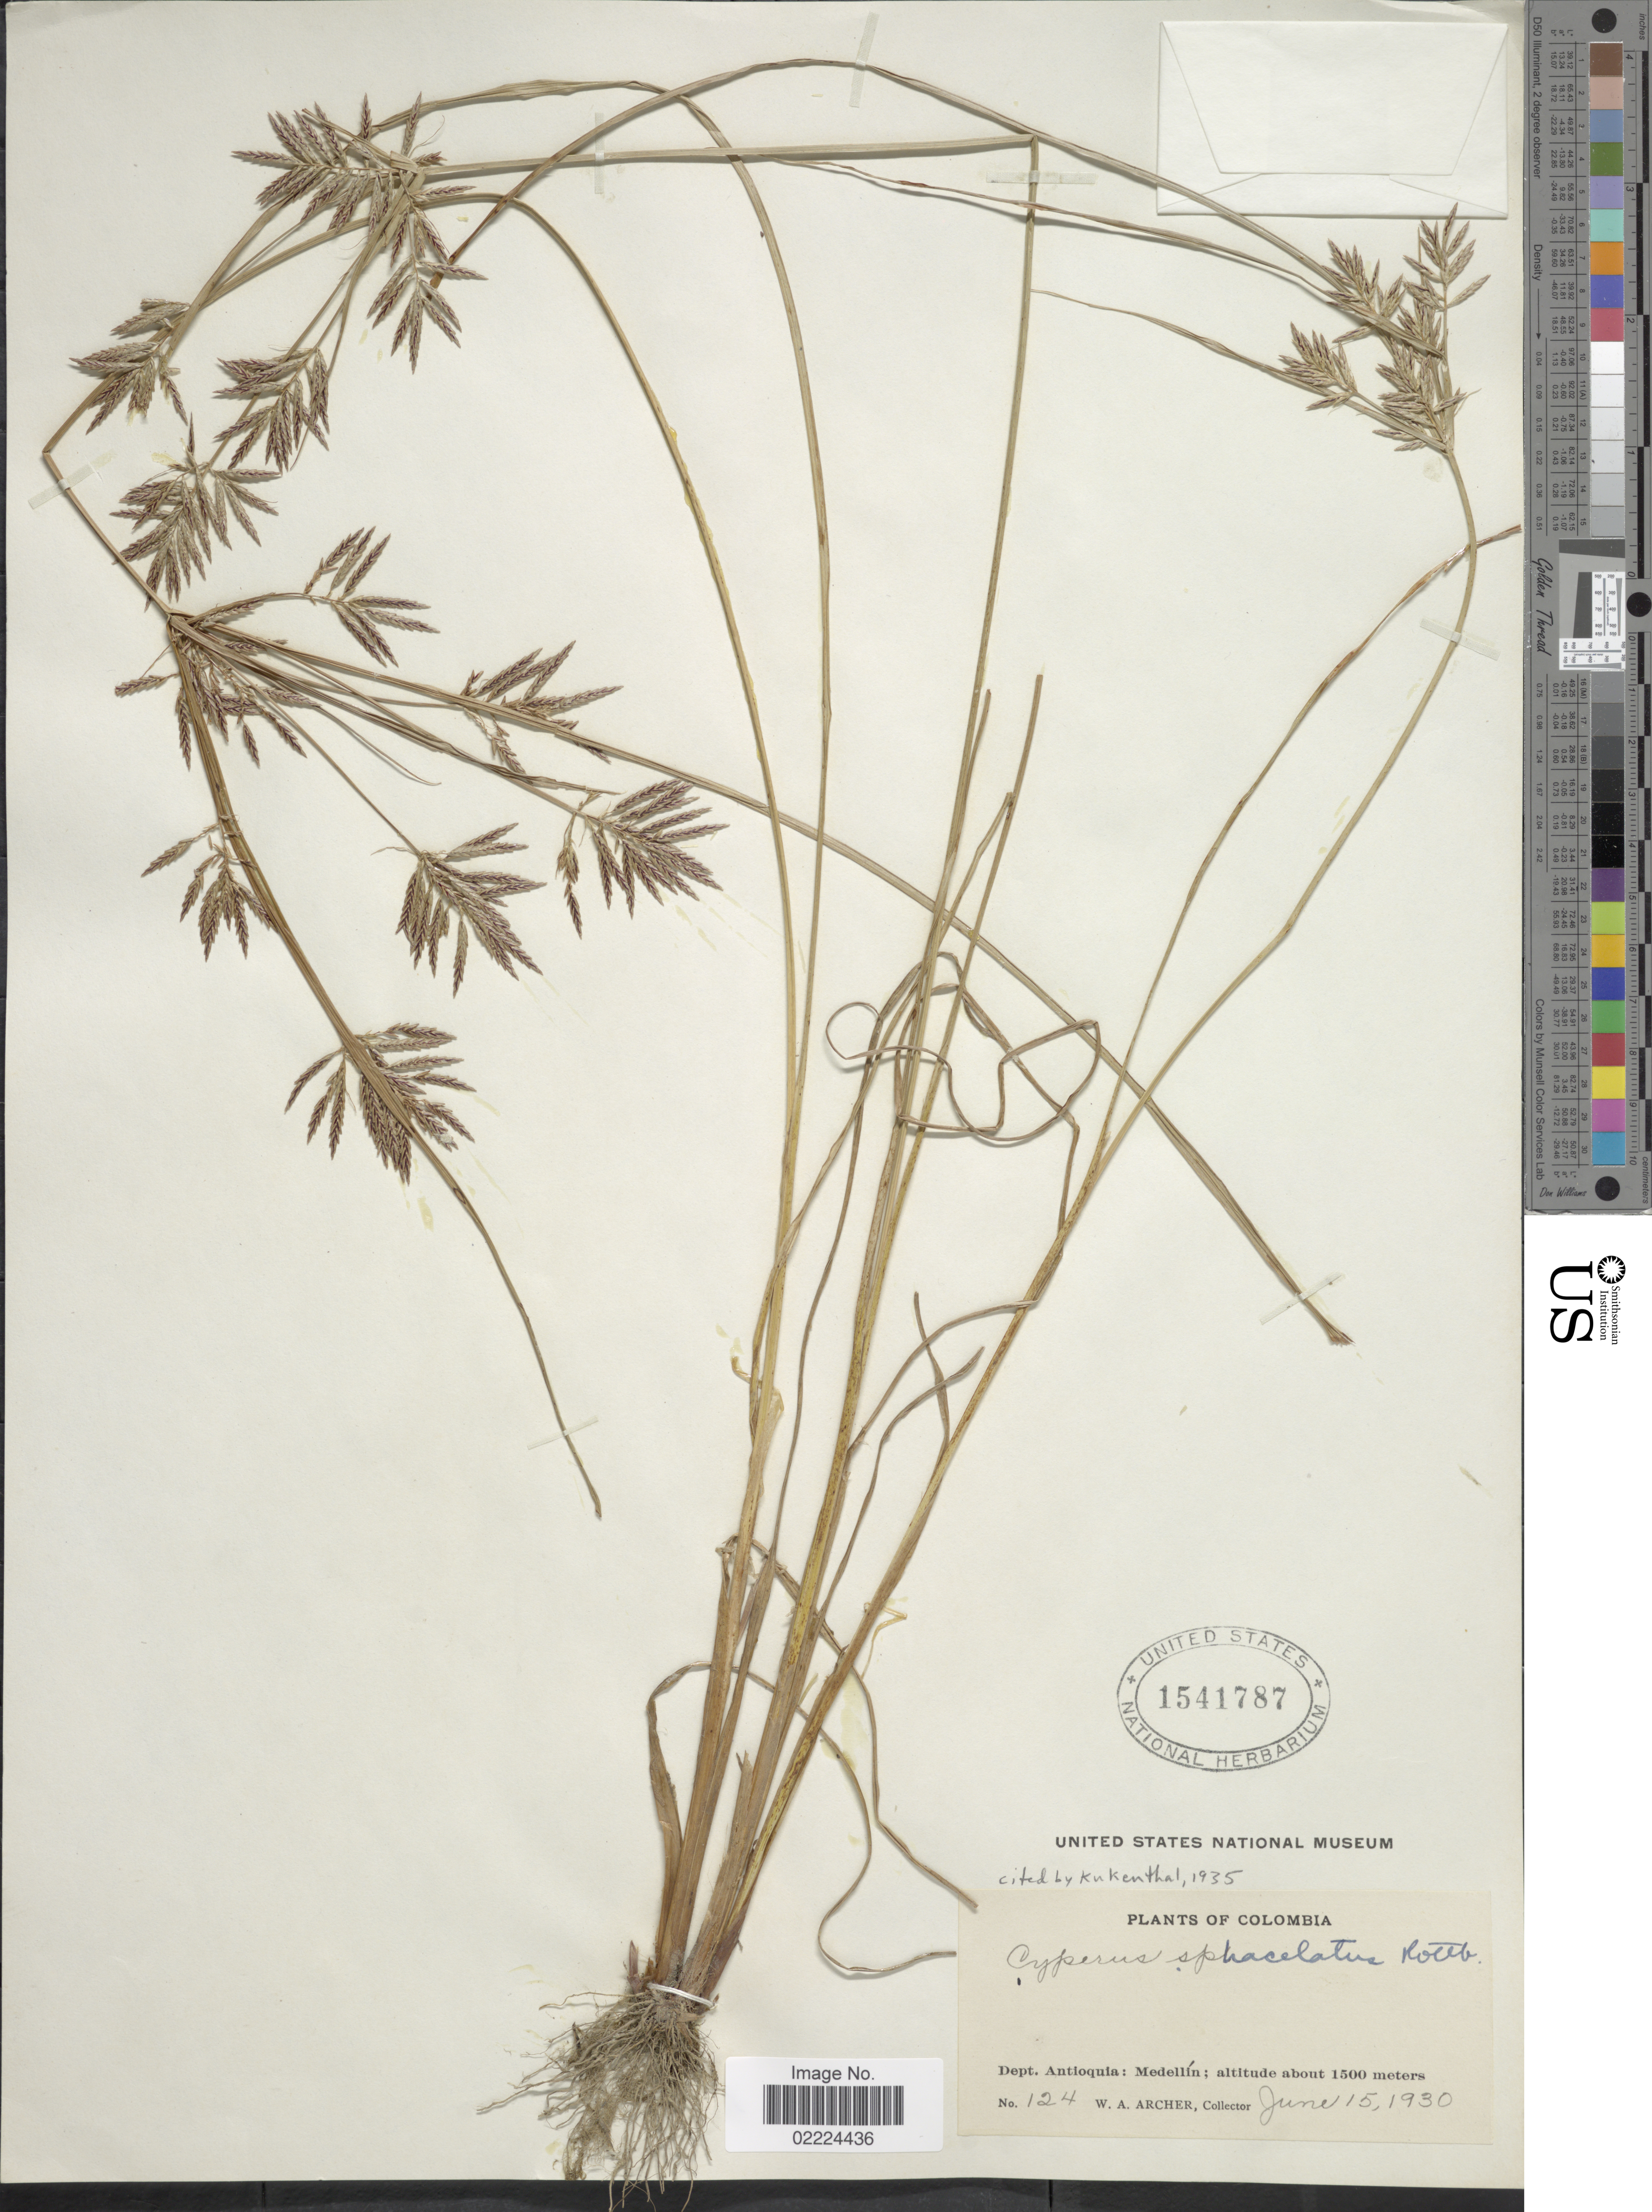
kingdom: Plantae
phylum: Tracheophyta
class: Liliopsida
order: Poales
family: Cyperaceae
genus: Cyperus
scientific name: Cyperus sphacelatus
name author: Rottb.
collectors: W. A. Archer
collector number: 124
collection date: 1930-06-15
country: Colombia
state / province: Antioquia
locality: Medelln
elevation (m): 1500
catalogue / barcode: US 1541787